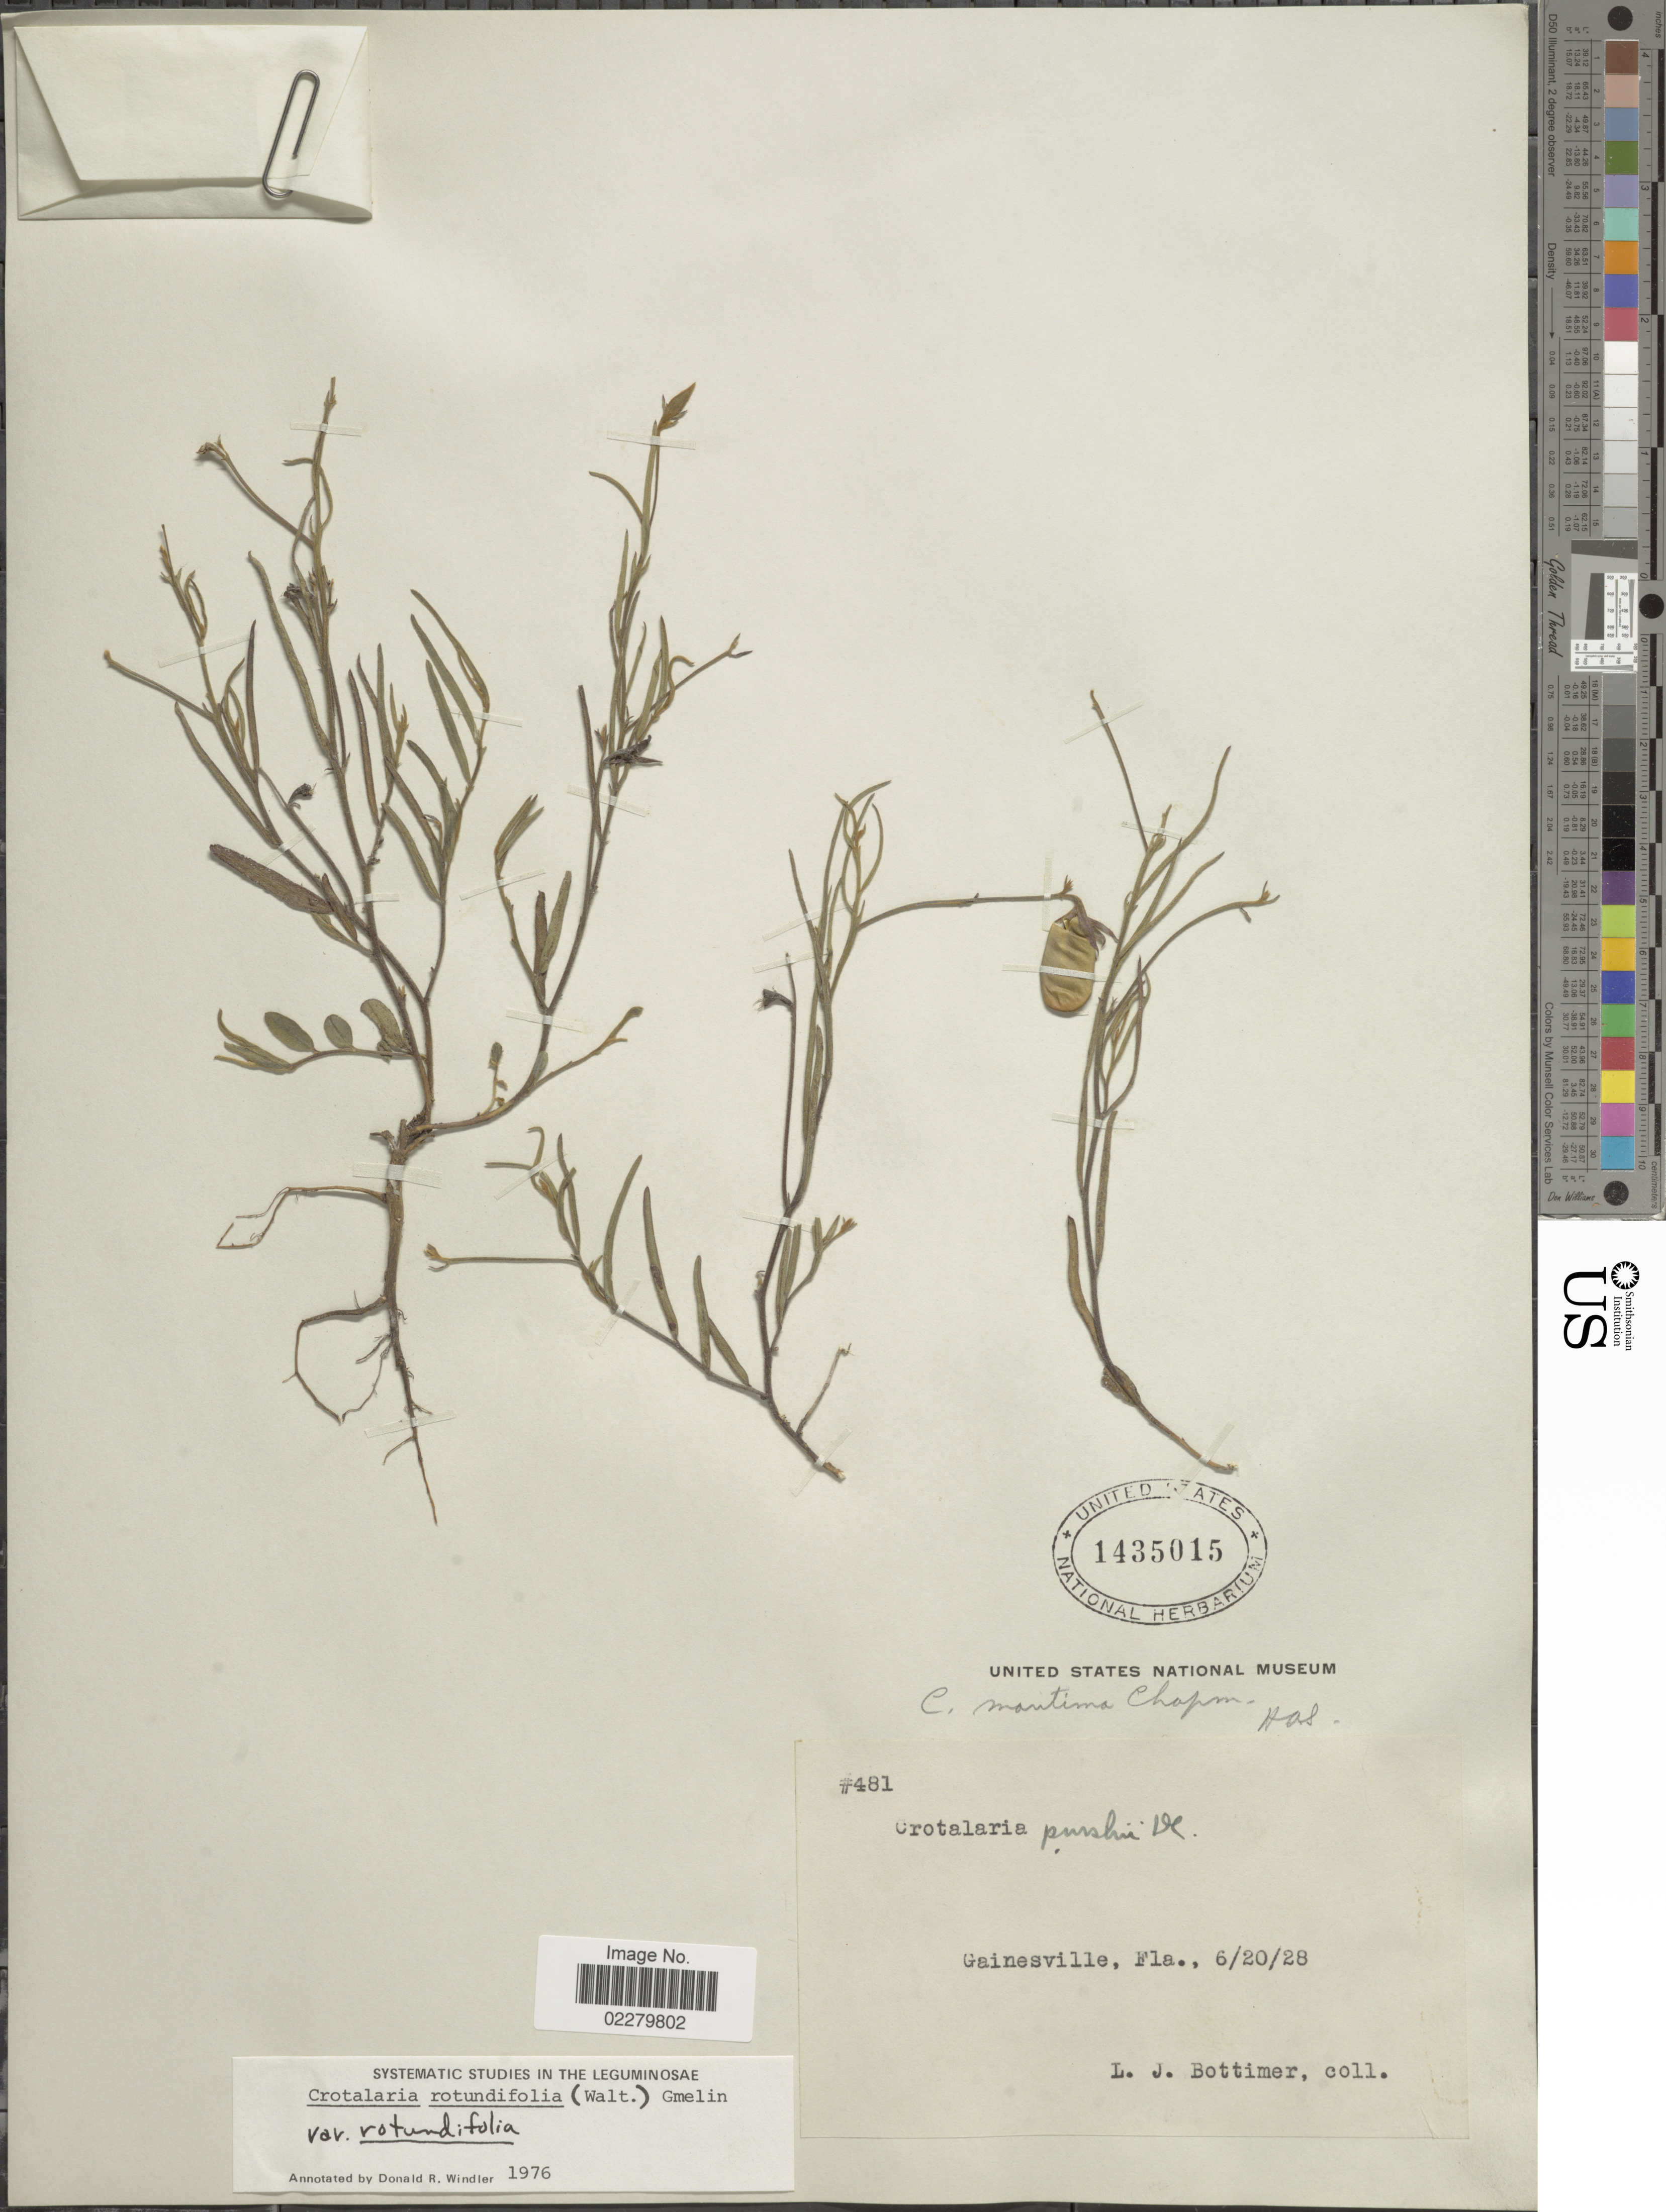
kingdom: Plantae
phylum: Tracheophyta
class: Magnoliopsida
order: Fabales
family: Fabaceae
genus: Crotalaria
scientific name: Crotalaria rotundifolia var. rotundifolia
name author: (Walter) J.F. Gmel.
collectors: L. Bottimer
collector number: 481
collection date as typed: Transcribed d/m/y: 20/6/28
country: United States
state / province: Florida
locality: Gainesville, Fla.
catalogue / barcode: US 1435015